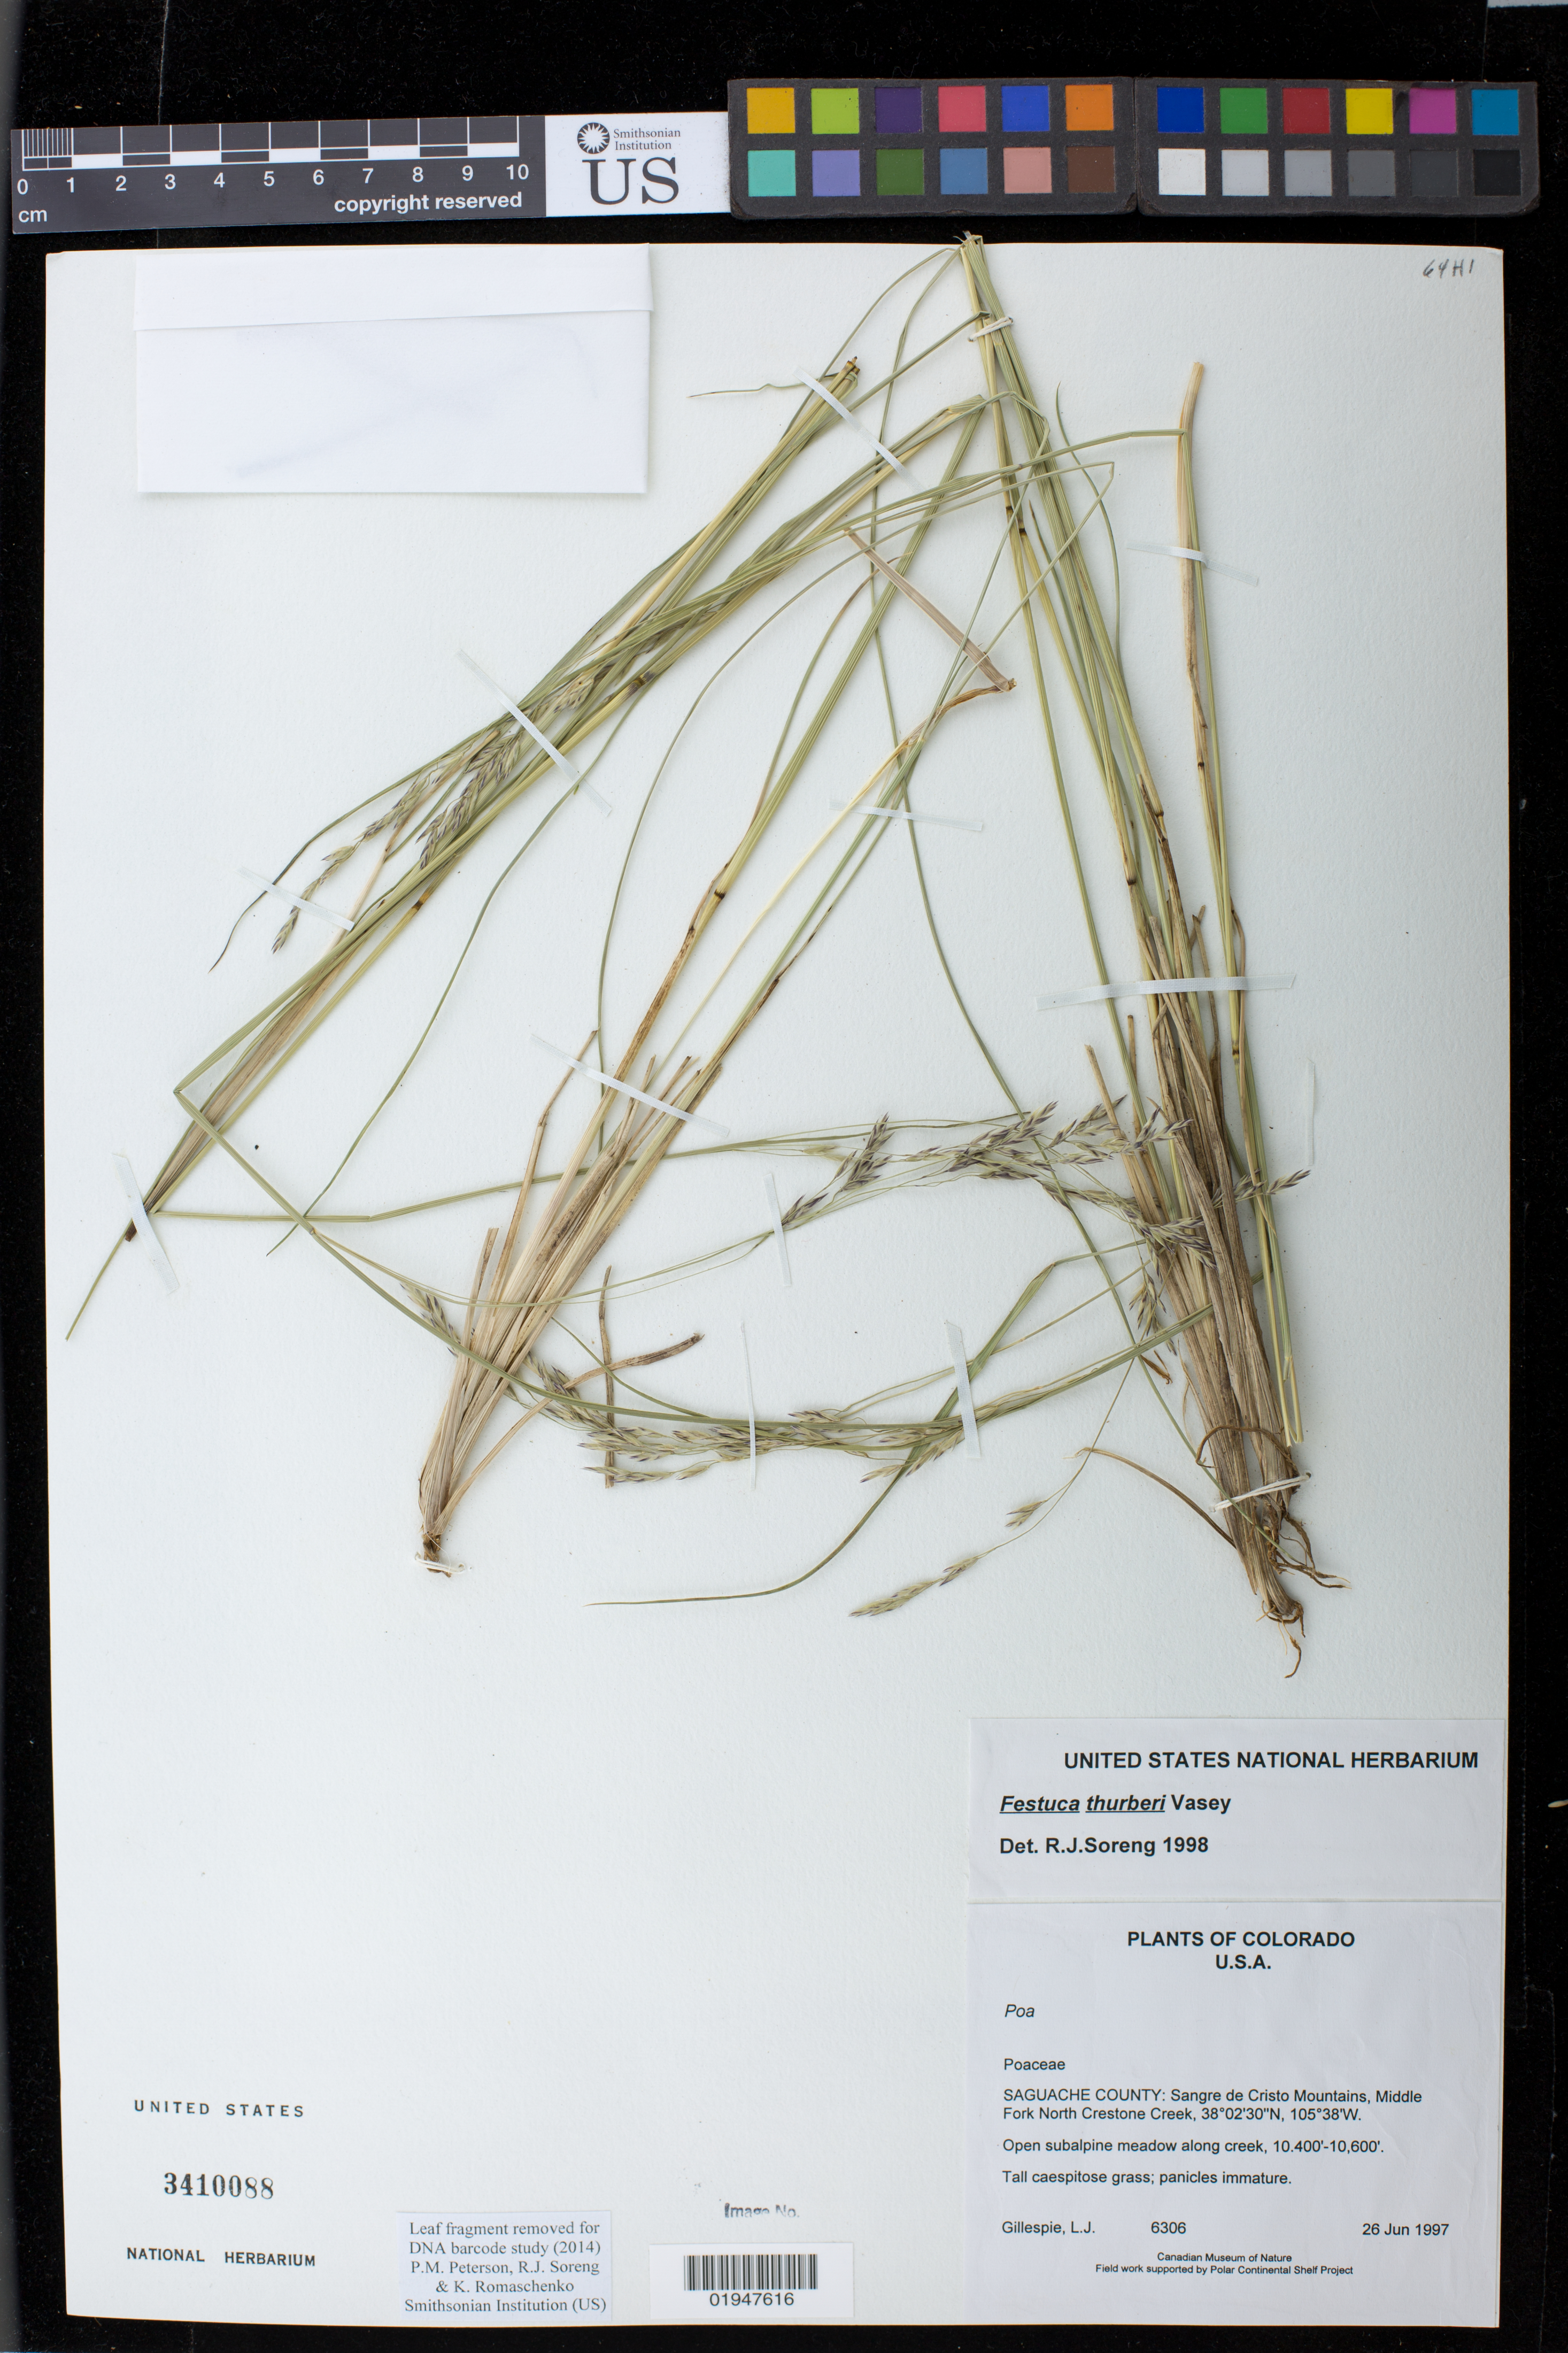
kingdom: Plantae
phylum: Tracheophyta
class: Liliopsida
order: Poales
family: Poaceae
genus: Festuca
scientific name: Festuca thurberi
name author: Vasey in G.M. Wheeler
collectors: L. J. Gillespie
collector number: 6306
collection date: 1997-06-26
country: United States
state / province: Colorado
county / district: Saguache County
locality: Sangre de Cristo Mountains, Middle Fork North Crestone Creek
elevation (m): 3170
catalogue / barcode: US 3410088